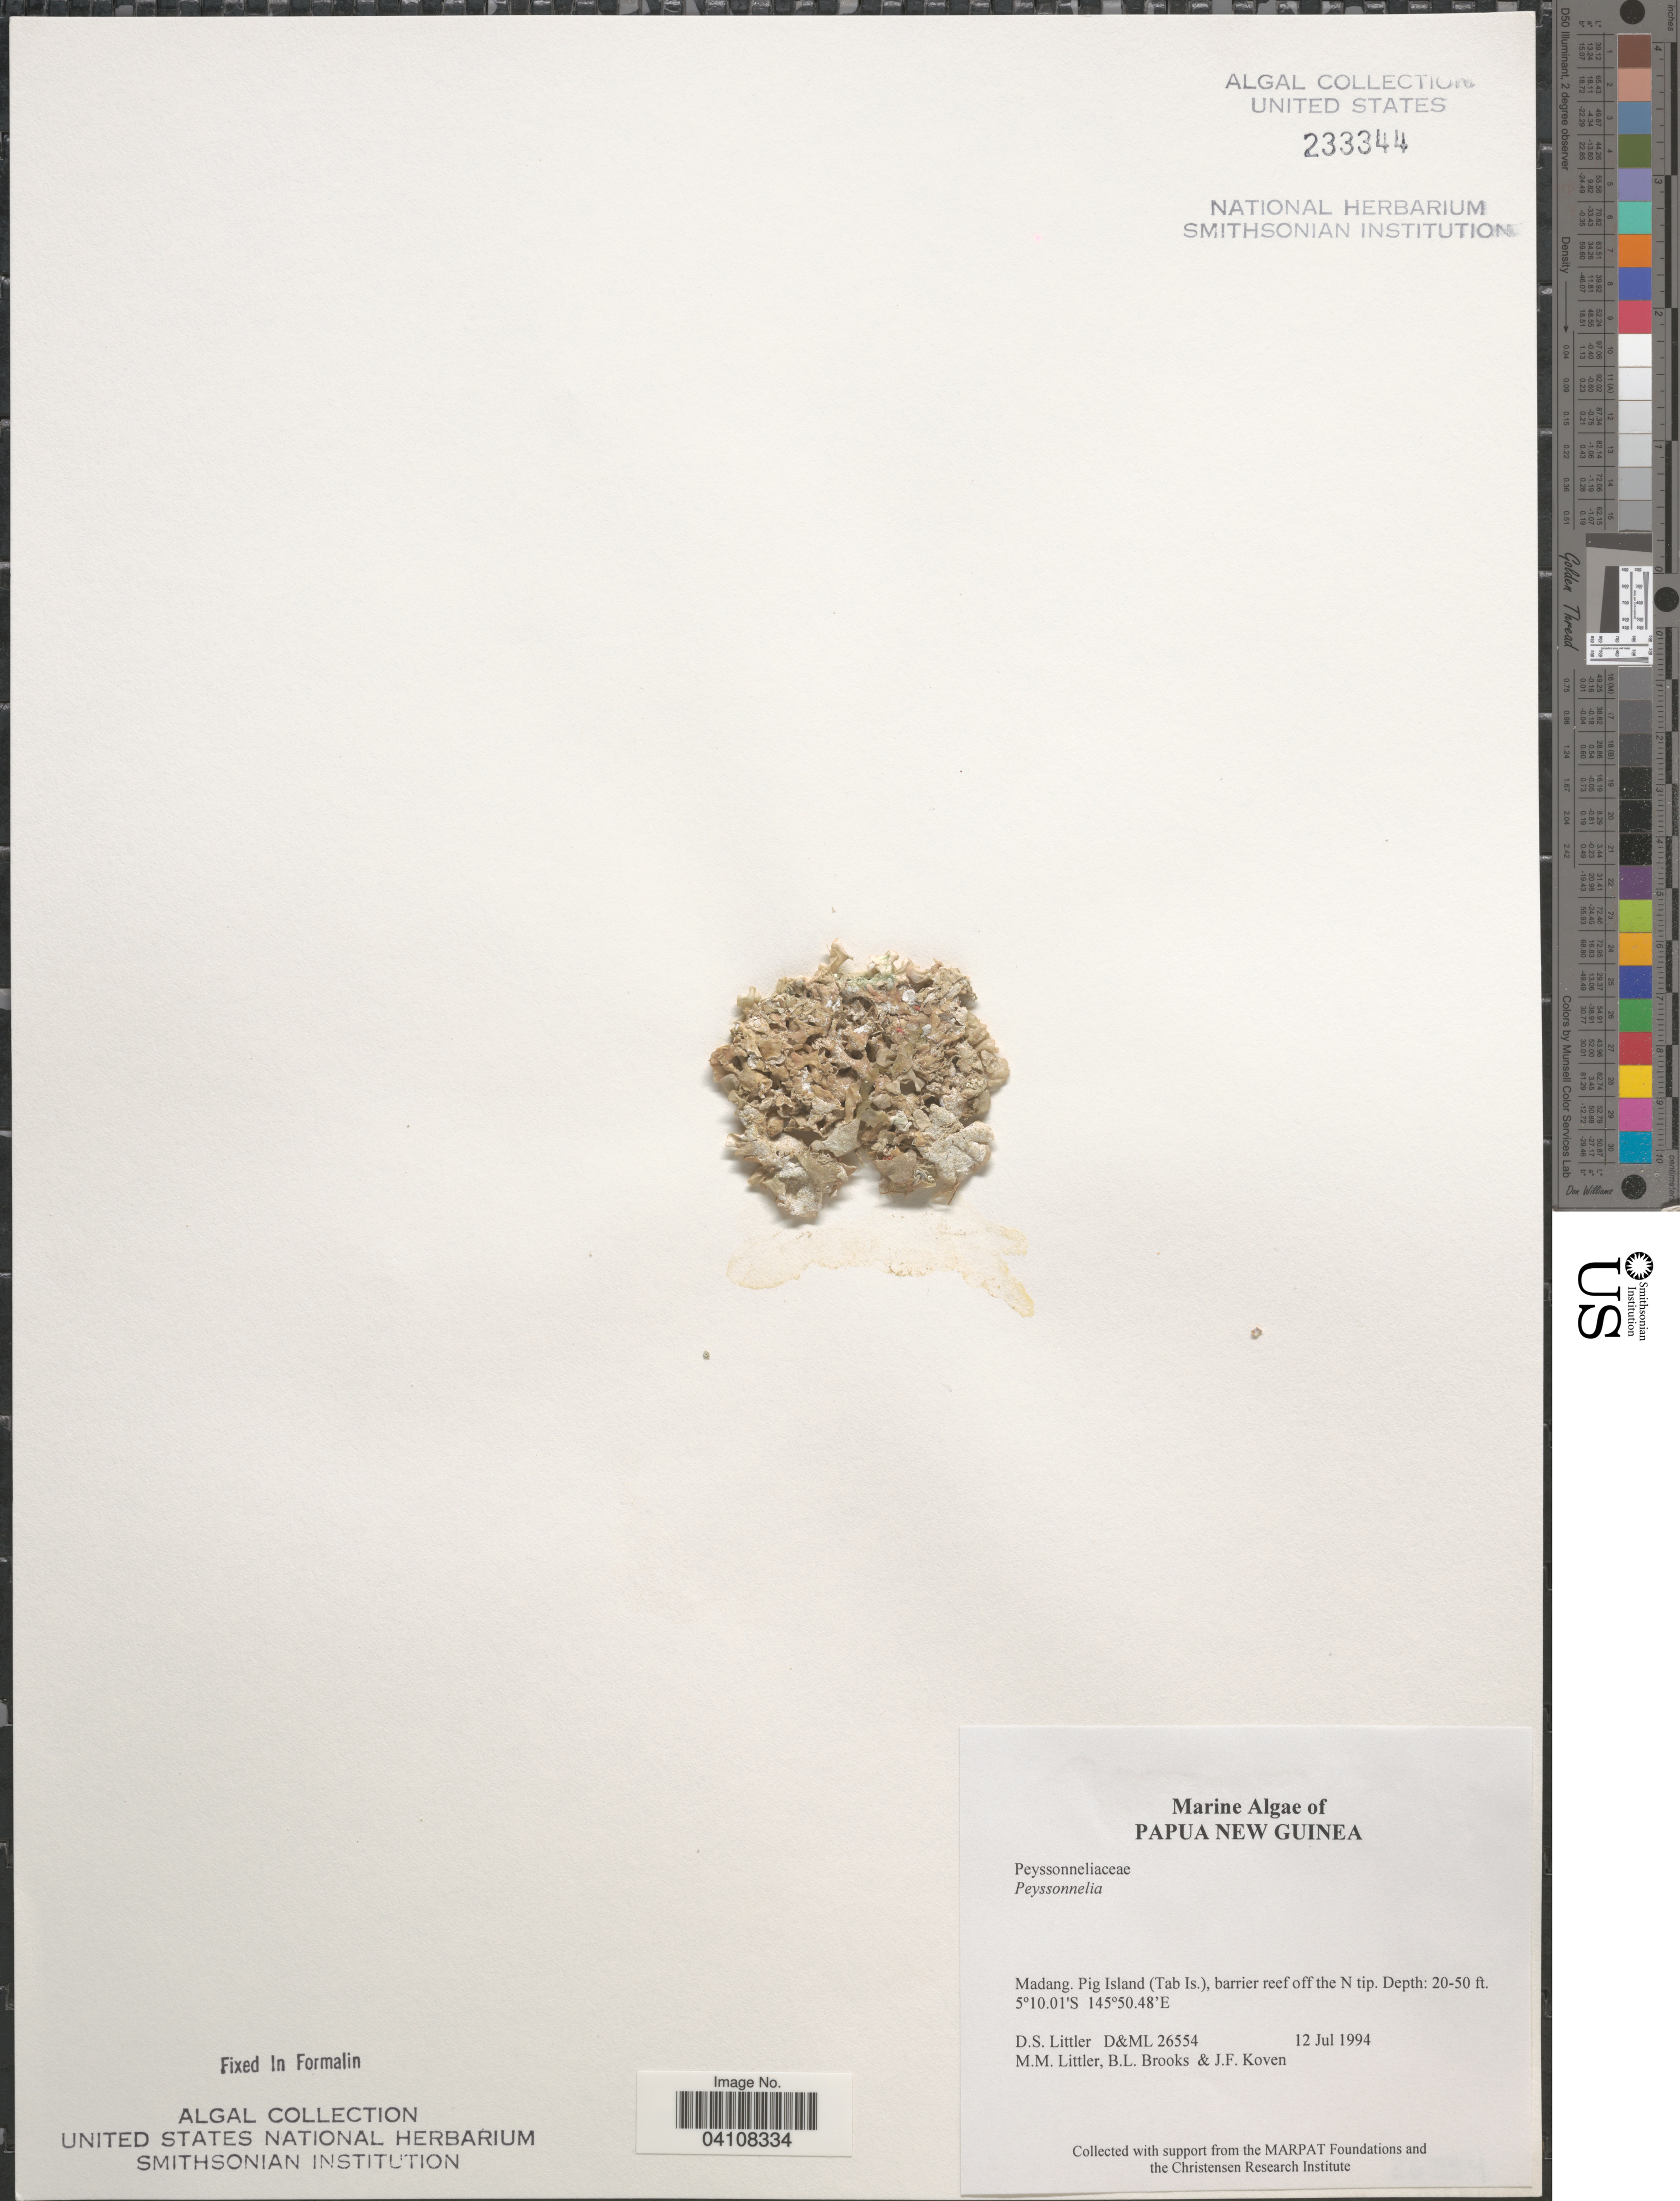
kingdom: Plantae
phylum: Rhodophyta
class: Florideophyceae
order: Peyssonneliales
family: Peyssonneliaceae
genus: Peyssonnelia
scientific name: Peyssonnelia sp.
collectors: D. S. Littler, B. Brooks & J. Koven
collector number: D&ML26554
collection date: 1994-07-12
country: Papua New Guinea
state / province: Madang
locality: Pig Island (Tab Is.), barrier reef off the N tip.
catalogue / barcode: US 233344